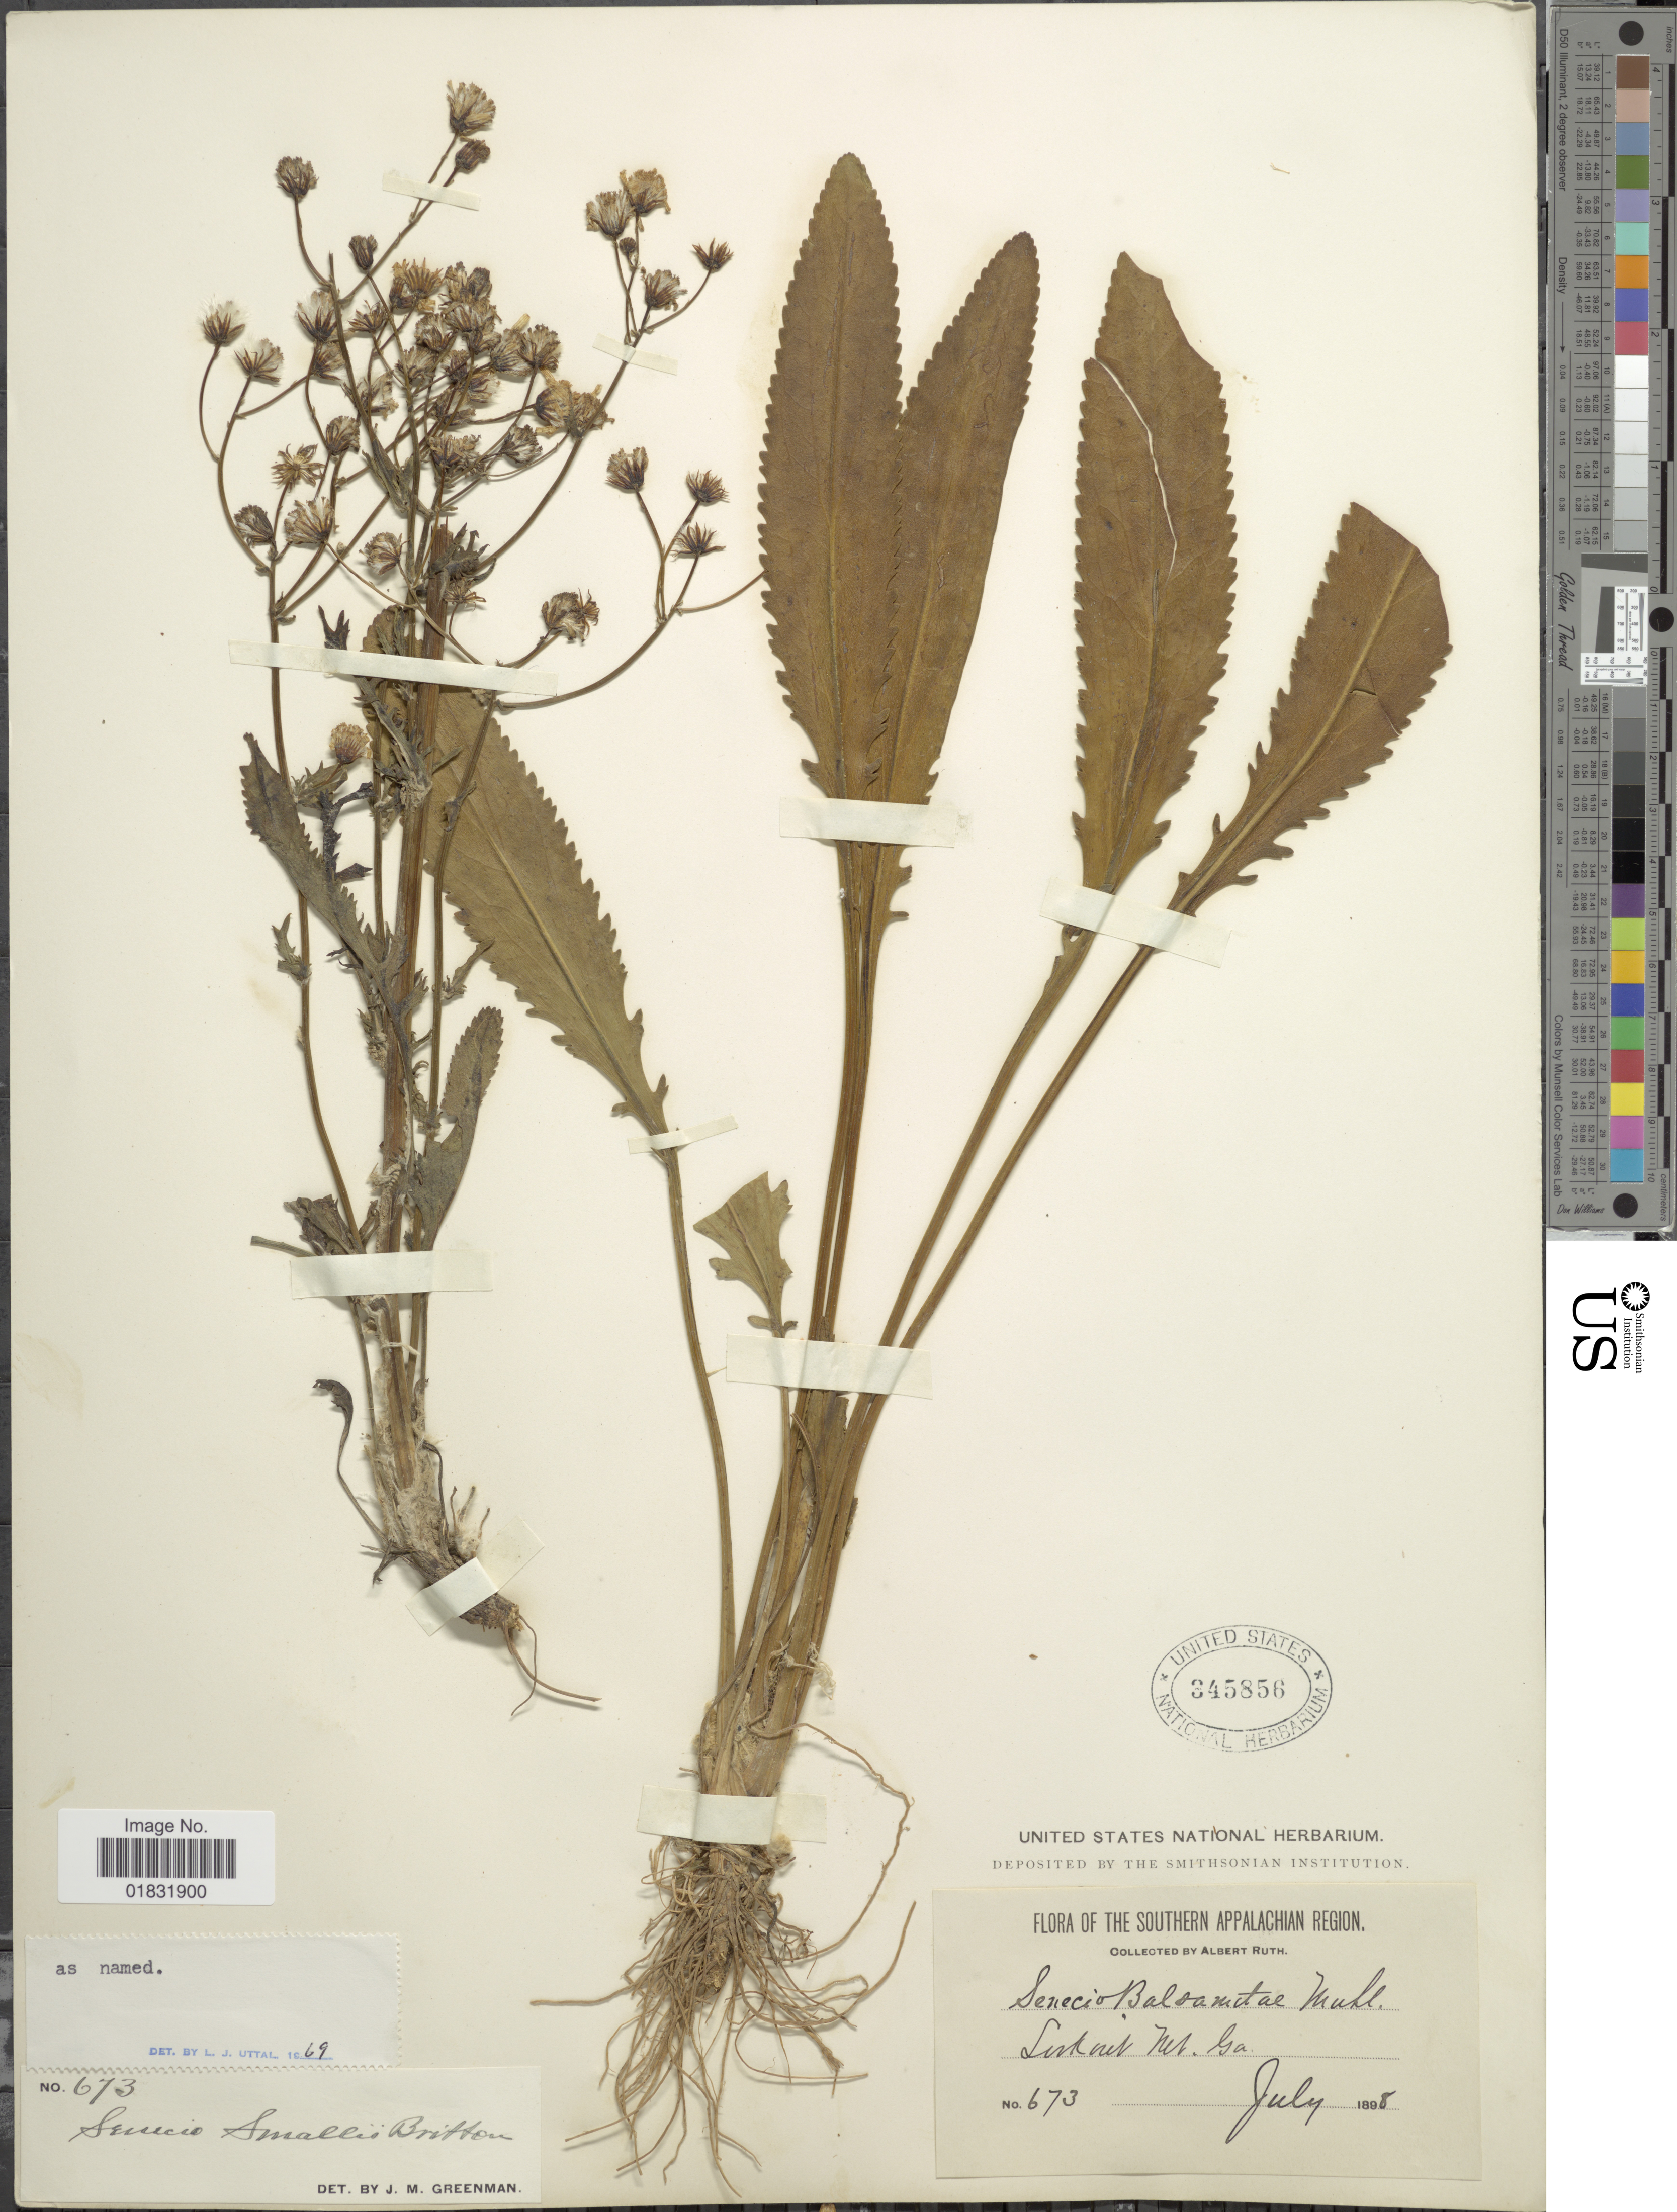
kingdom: Plantae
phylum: Tracheophyta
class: Magnoliopsida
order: Asterales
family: Asteraceae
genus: Packera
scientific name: Packera smallii Britton comb ined.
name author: Britton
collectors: A. Ruth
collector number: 673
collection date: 1898-07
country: United States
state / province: Georgia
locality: The Southern Appalachian Region, Look out Mt Ga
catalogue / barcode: US 345856